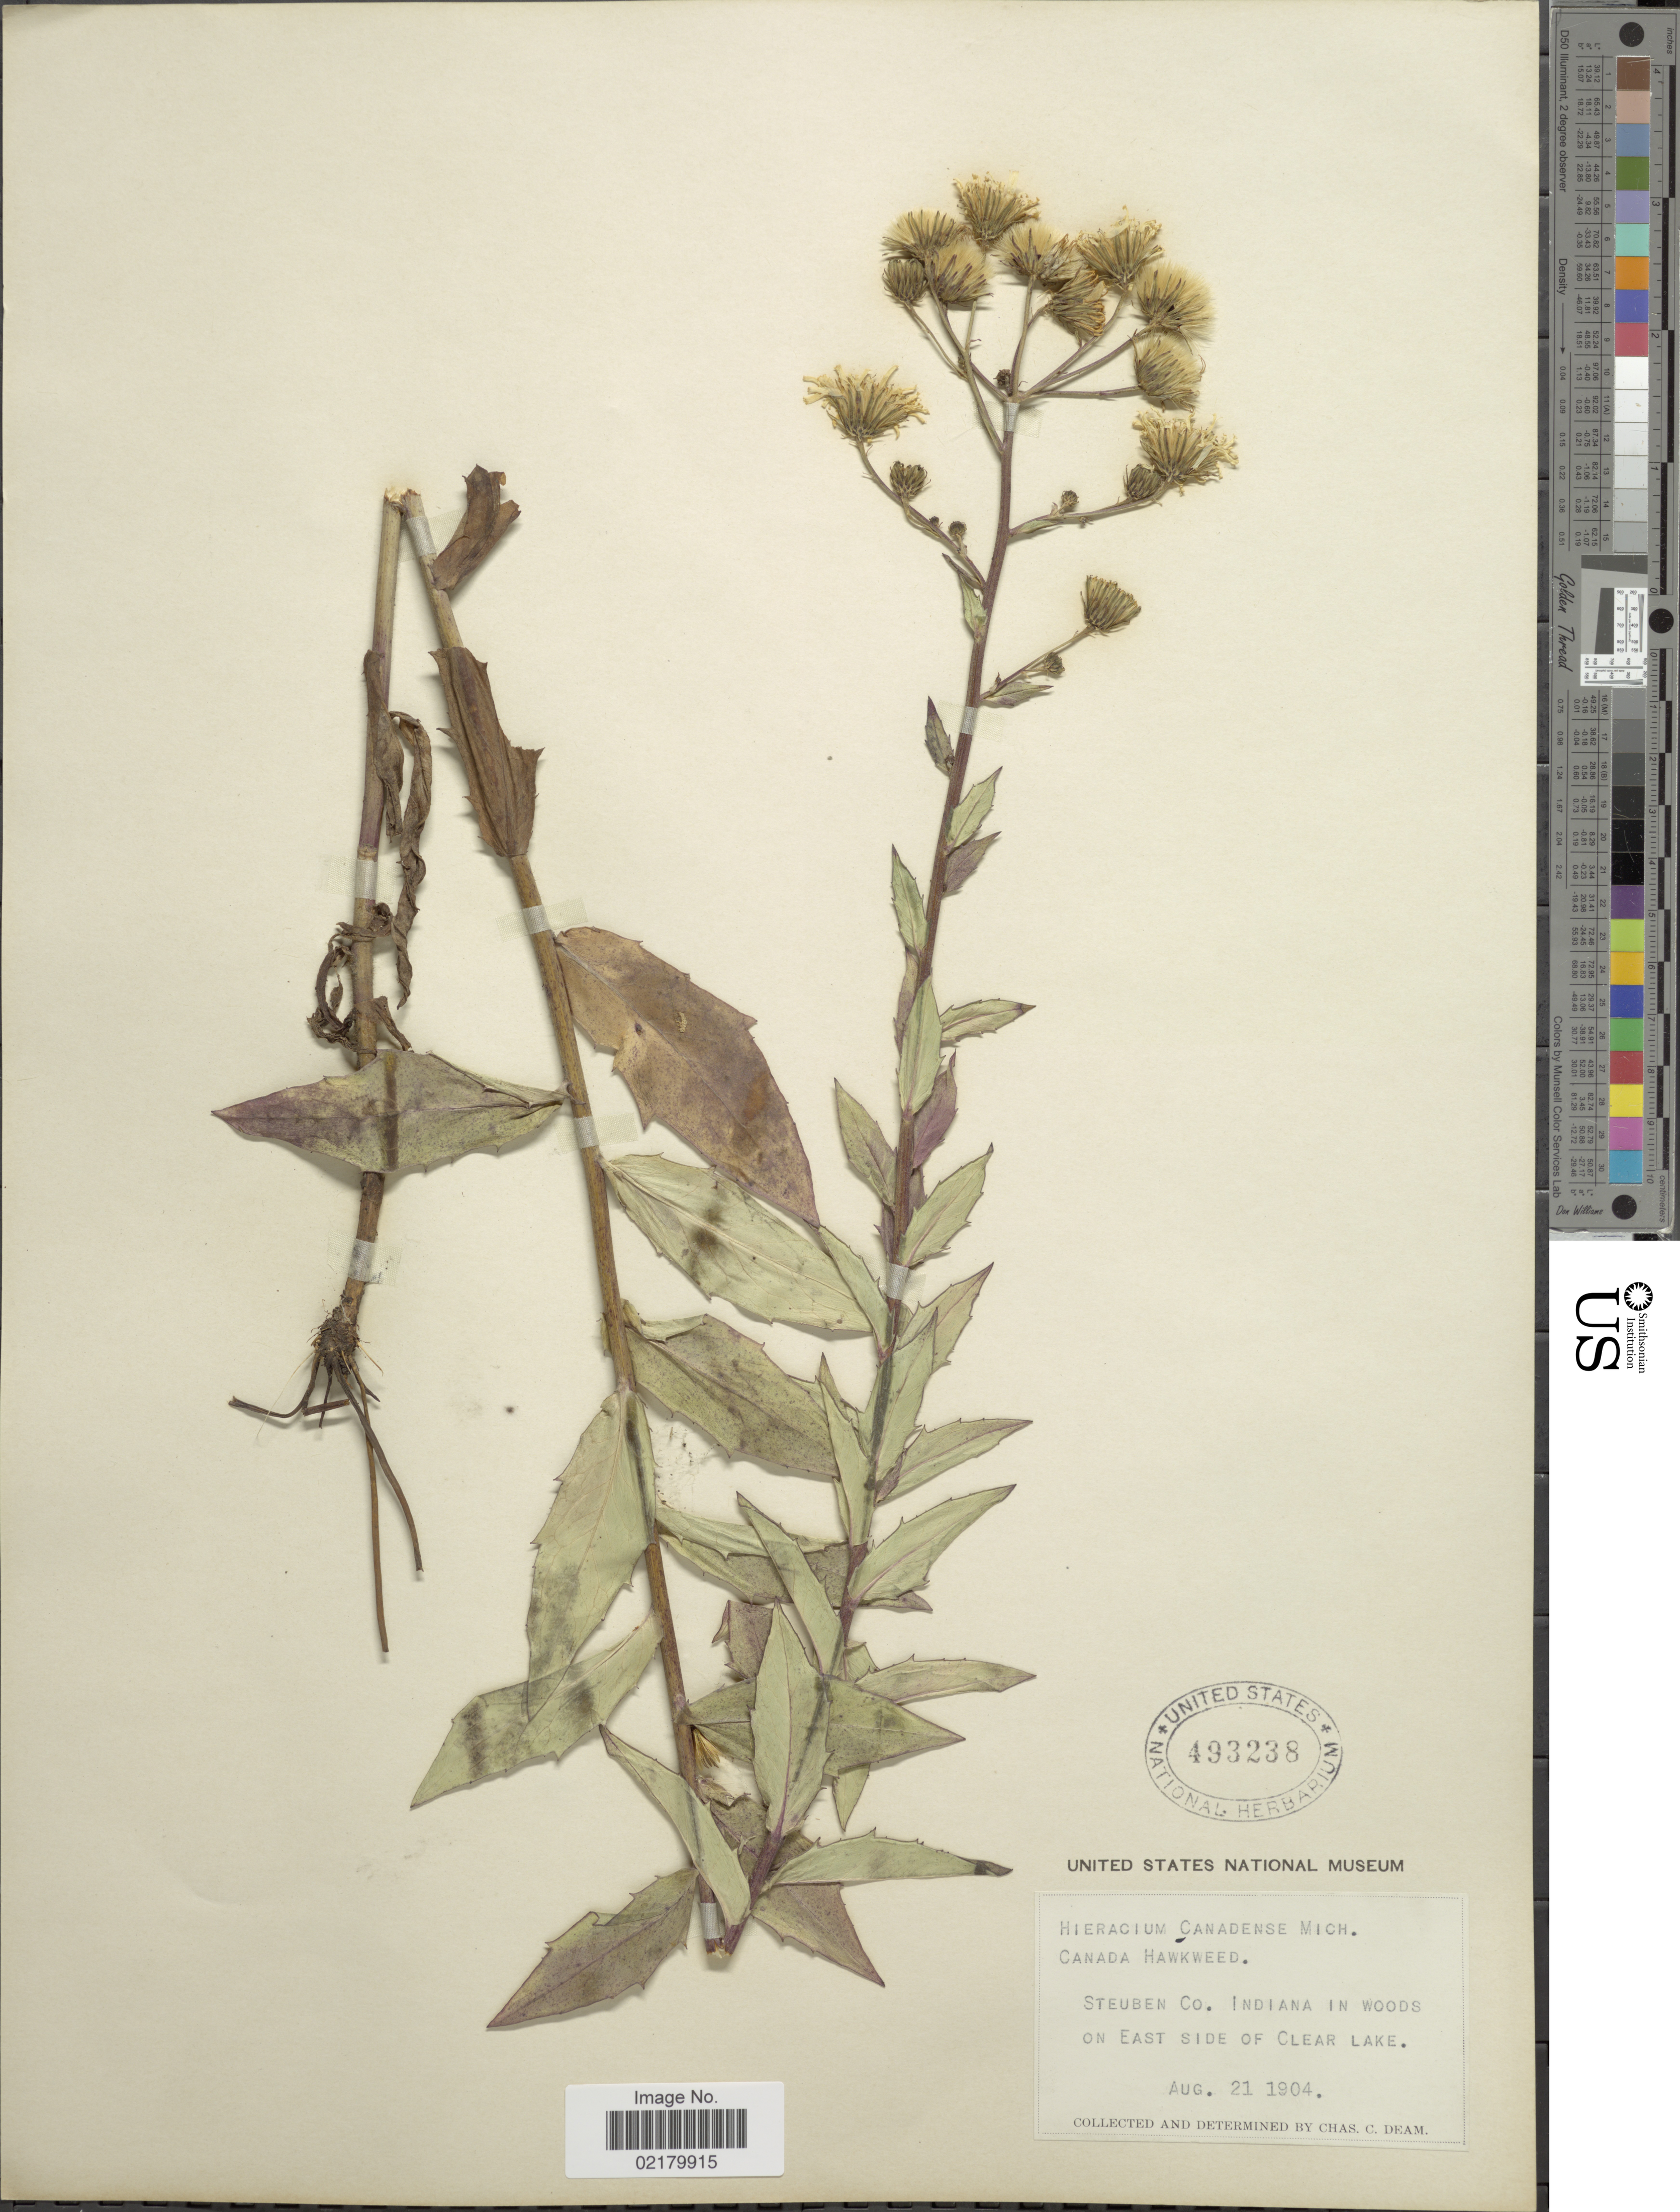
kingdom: Plantae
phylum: Tracheophyta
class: Magnoliopsida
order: Asterales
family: Asteraceae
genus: Hieracium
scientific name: Hieracium canadense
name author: Michx.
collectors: C. C. Deam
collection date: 1904-08-21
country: United States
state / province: Indiana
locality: Steuben Co. Indiana in woods on East Side of Clear Lake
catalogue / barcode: US 493238